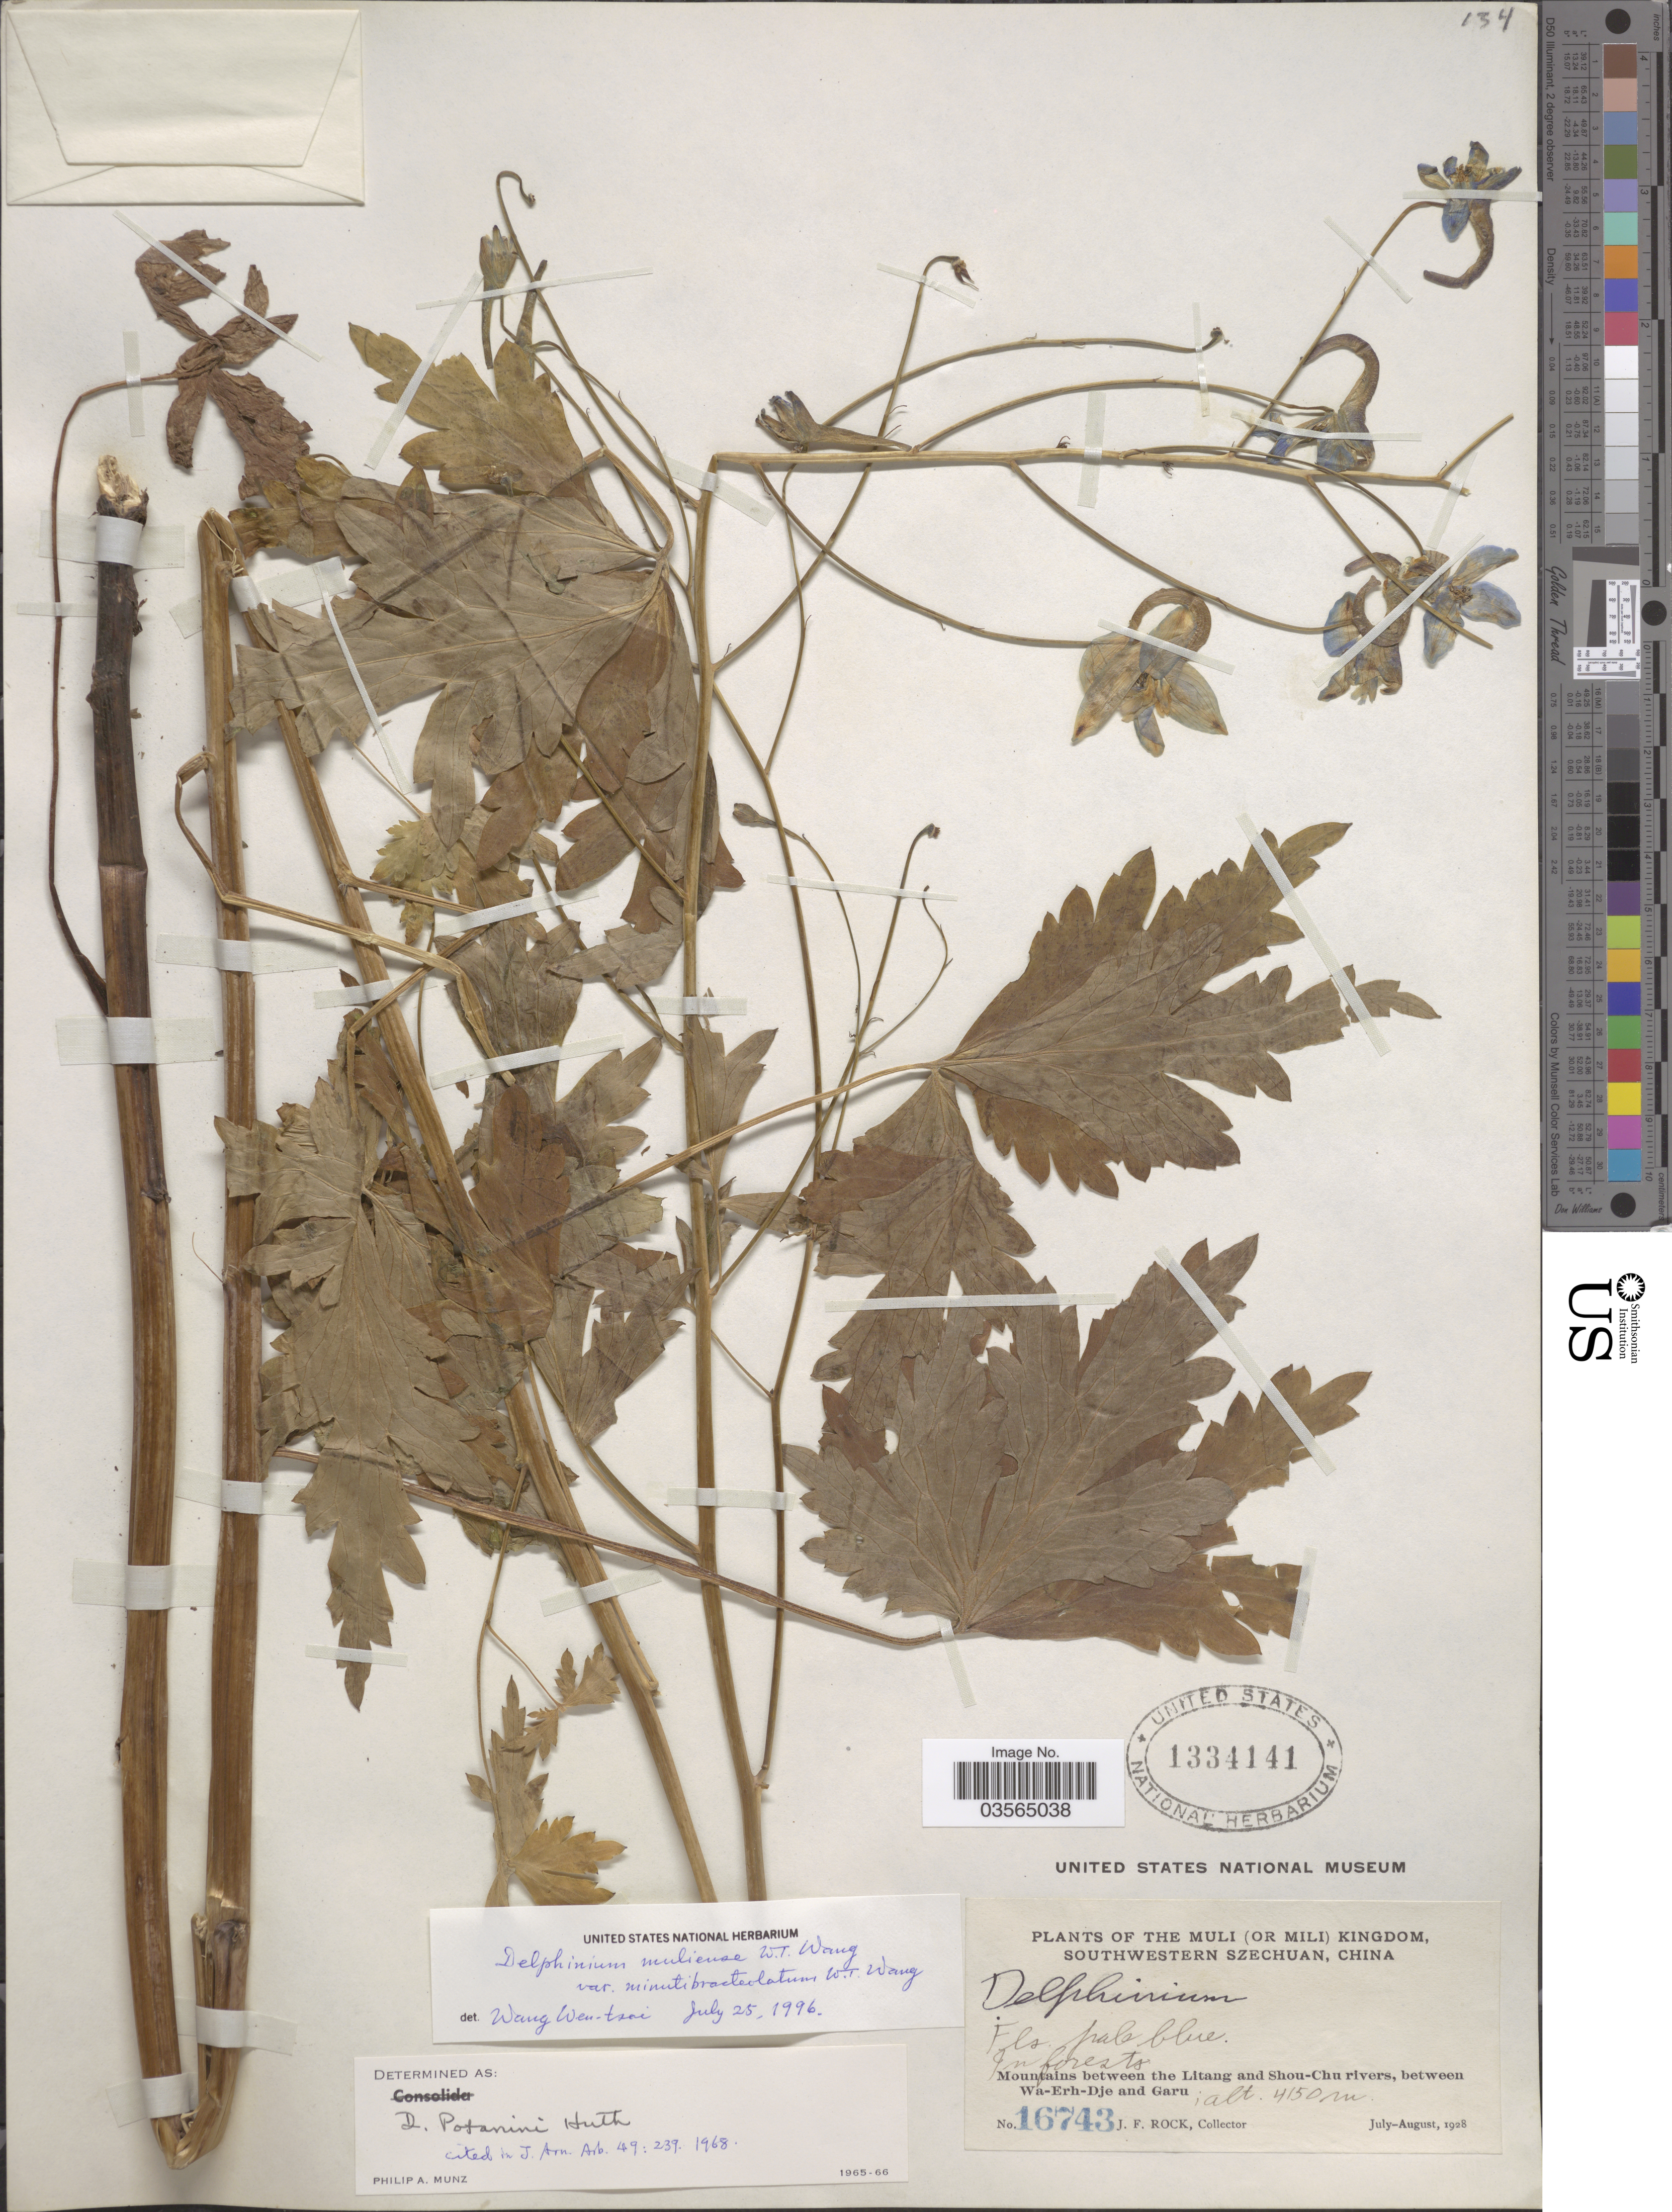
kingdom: Plantae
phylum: Tracheophyta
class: Magnoliopsida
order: Ranunculales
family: Ranunculaceae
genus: Delphinium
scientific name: Delphinium muliense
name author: W.T. Wang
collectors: J. Rock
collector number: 16743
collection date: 1928-07/1928-08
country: China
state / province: Sichuan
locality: The Muli (or Mili) Kingdom. Southwestern Szechwan. Mountains between the Litang and Shou-Chu rivers, between Wa-Erh-Dje and Garu.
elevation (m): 4150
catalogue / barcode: US 1334141